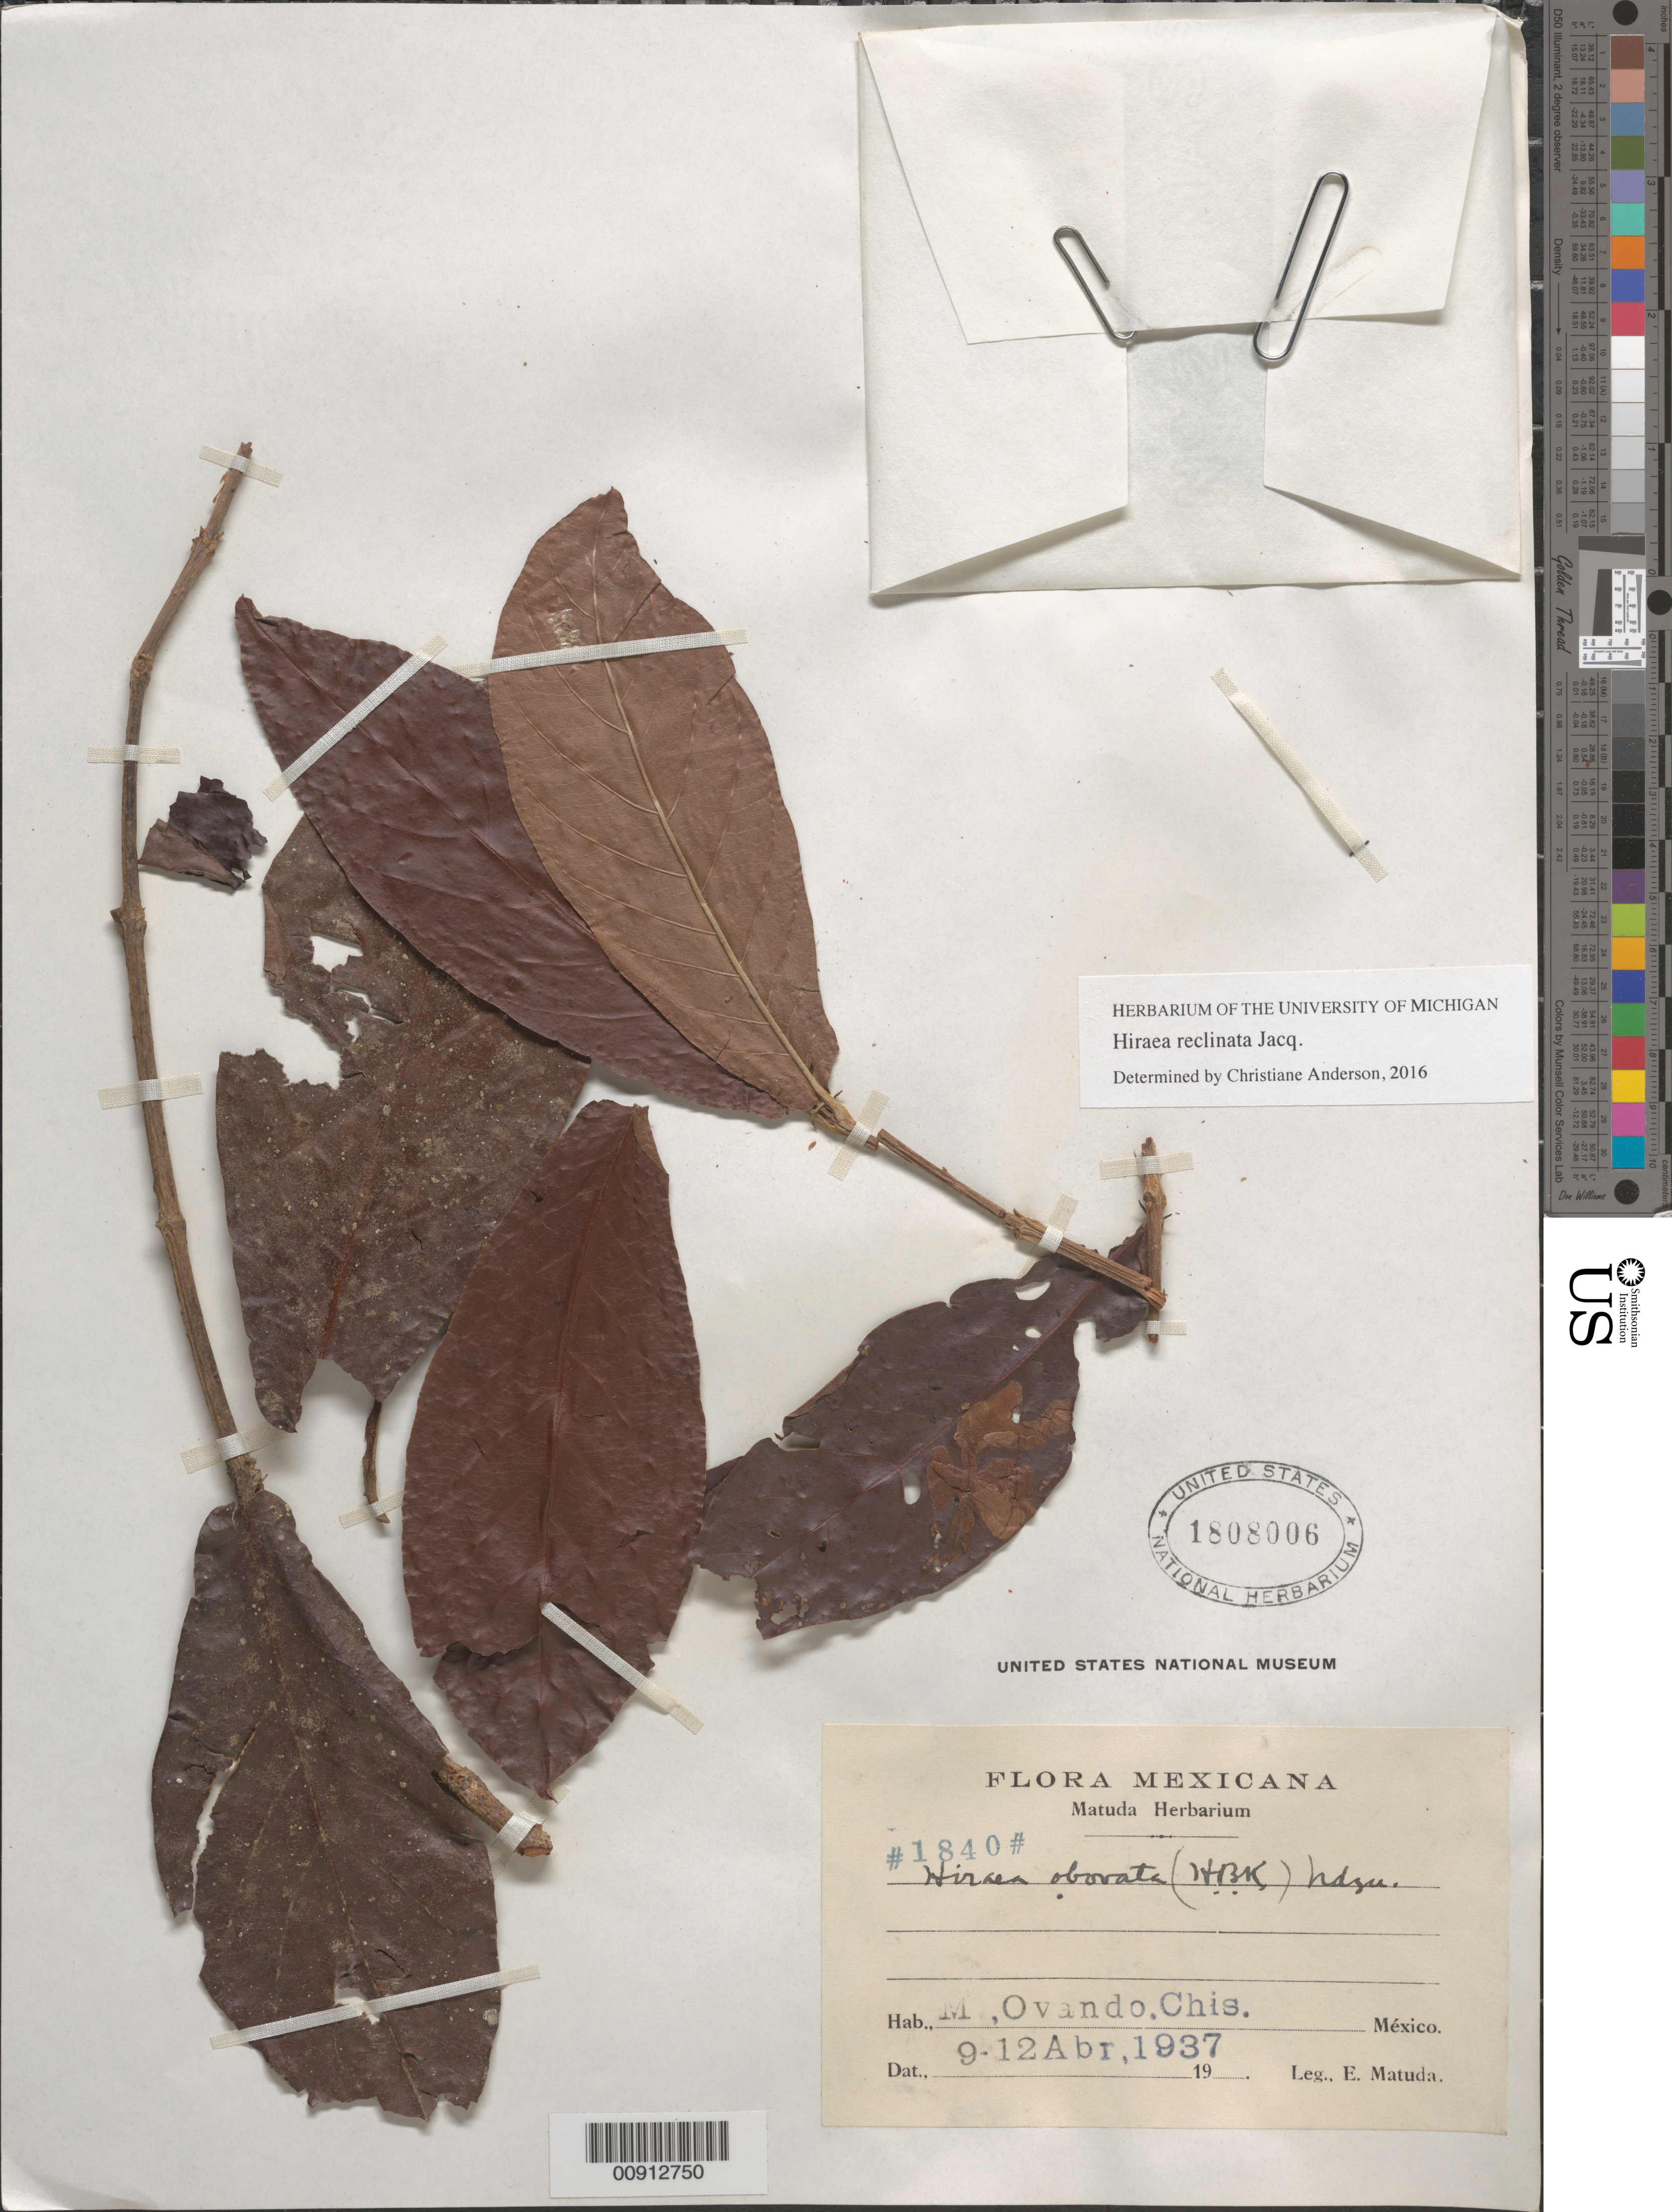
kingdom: Plantae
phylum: Tracheophyta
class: Magnoliopsida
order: Malpighiales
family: Malpighiaceae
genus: Hiraea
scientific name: Hiraea obovata (Kunth) Nied., nom. illeg.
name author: (Kunth) Nied.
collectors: E. Matuda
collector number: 1840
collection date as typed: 09 Apr 1937 to 12 Apr 1937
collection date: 1937-04-09/1937-04-12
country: Mexico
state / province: Chiapas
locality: M. Ovando, Chiapas.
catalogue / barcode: US 1808006